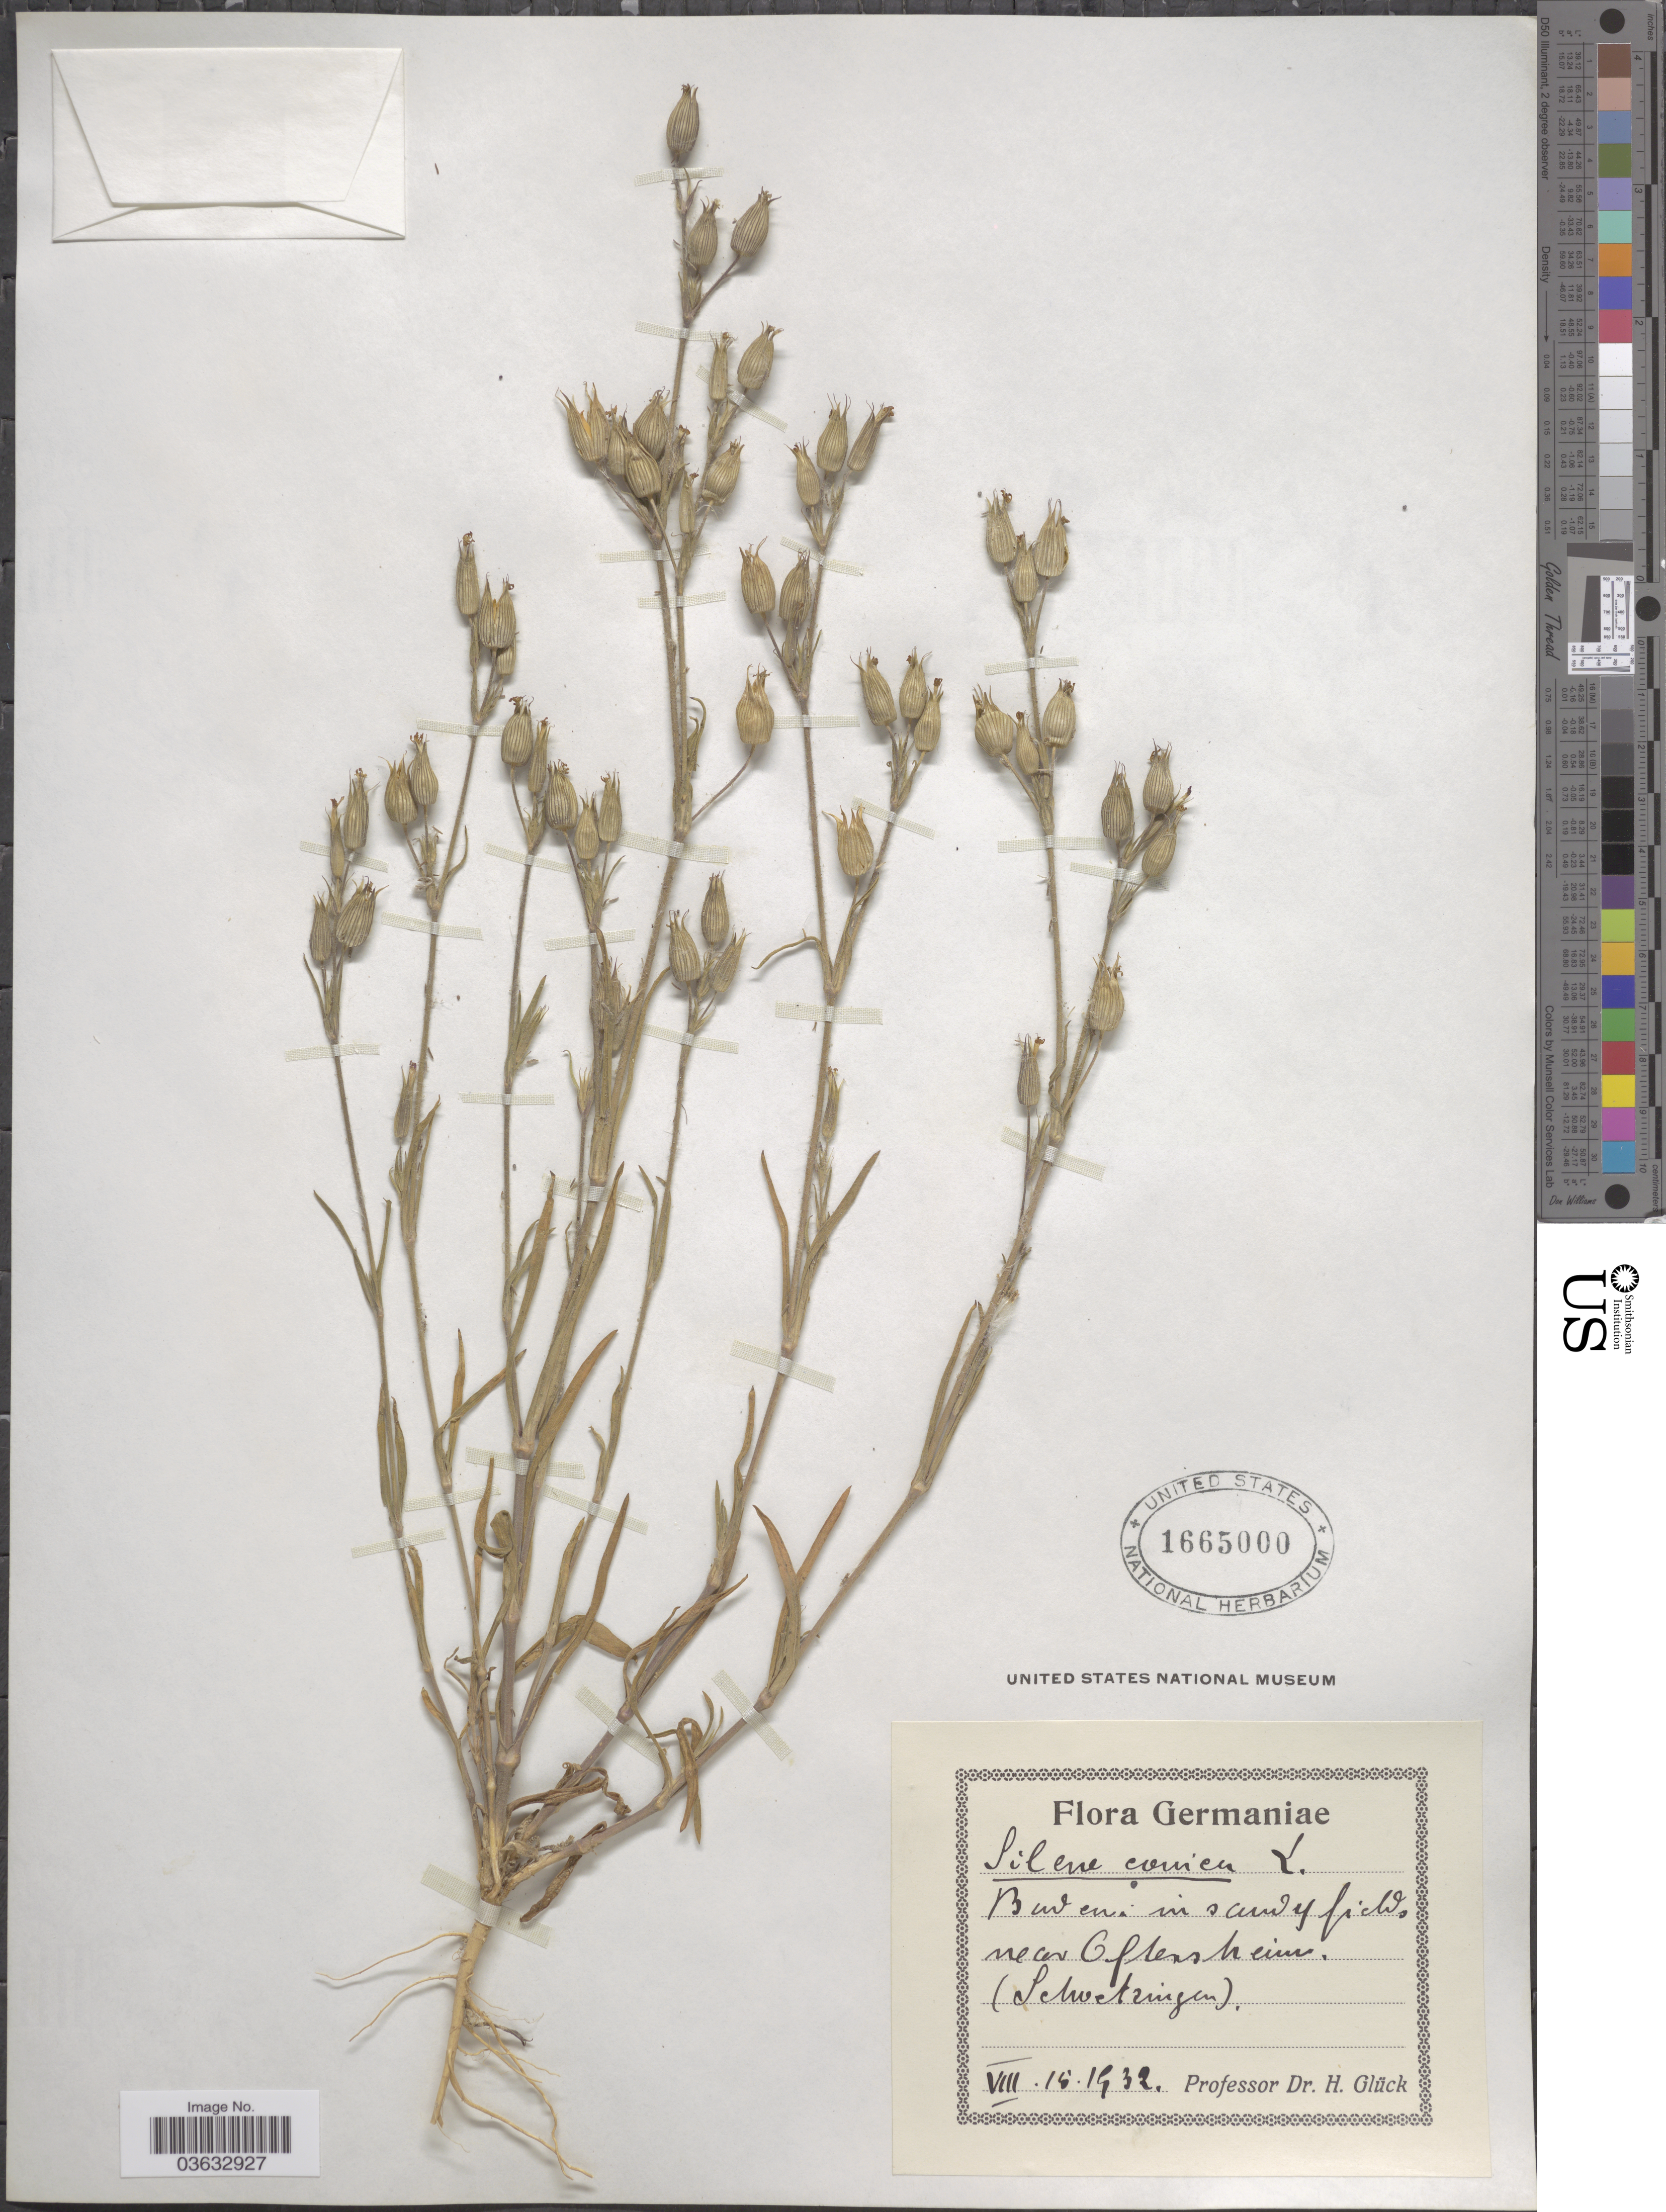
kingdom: Plantae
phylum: Tracheophyta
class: Magnoliopsida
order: Caryophyllales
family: Caryophyllaceae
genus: Silene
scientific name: Silene conica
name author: L.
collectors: H. Glück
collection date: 1932-08-15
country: Germany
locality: Budena in sandy fields near Oftensheim. (Schwetzingen).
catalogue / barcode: US 1665000